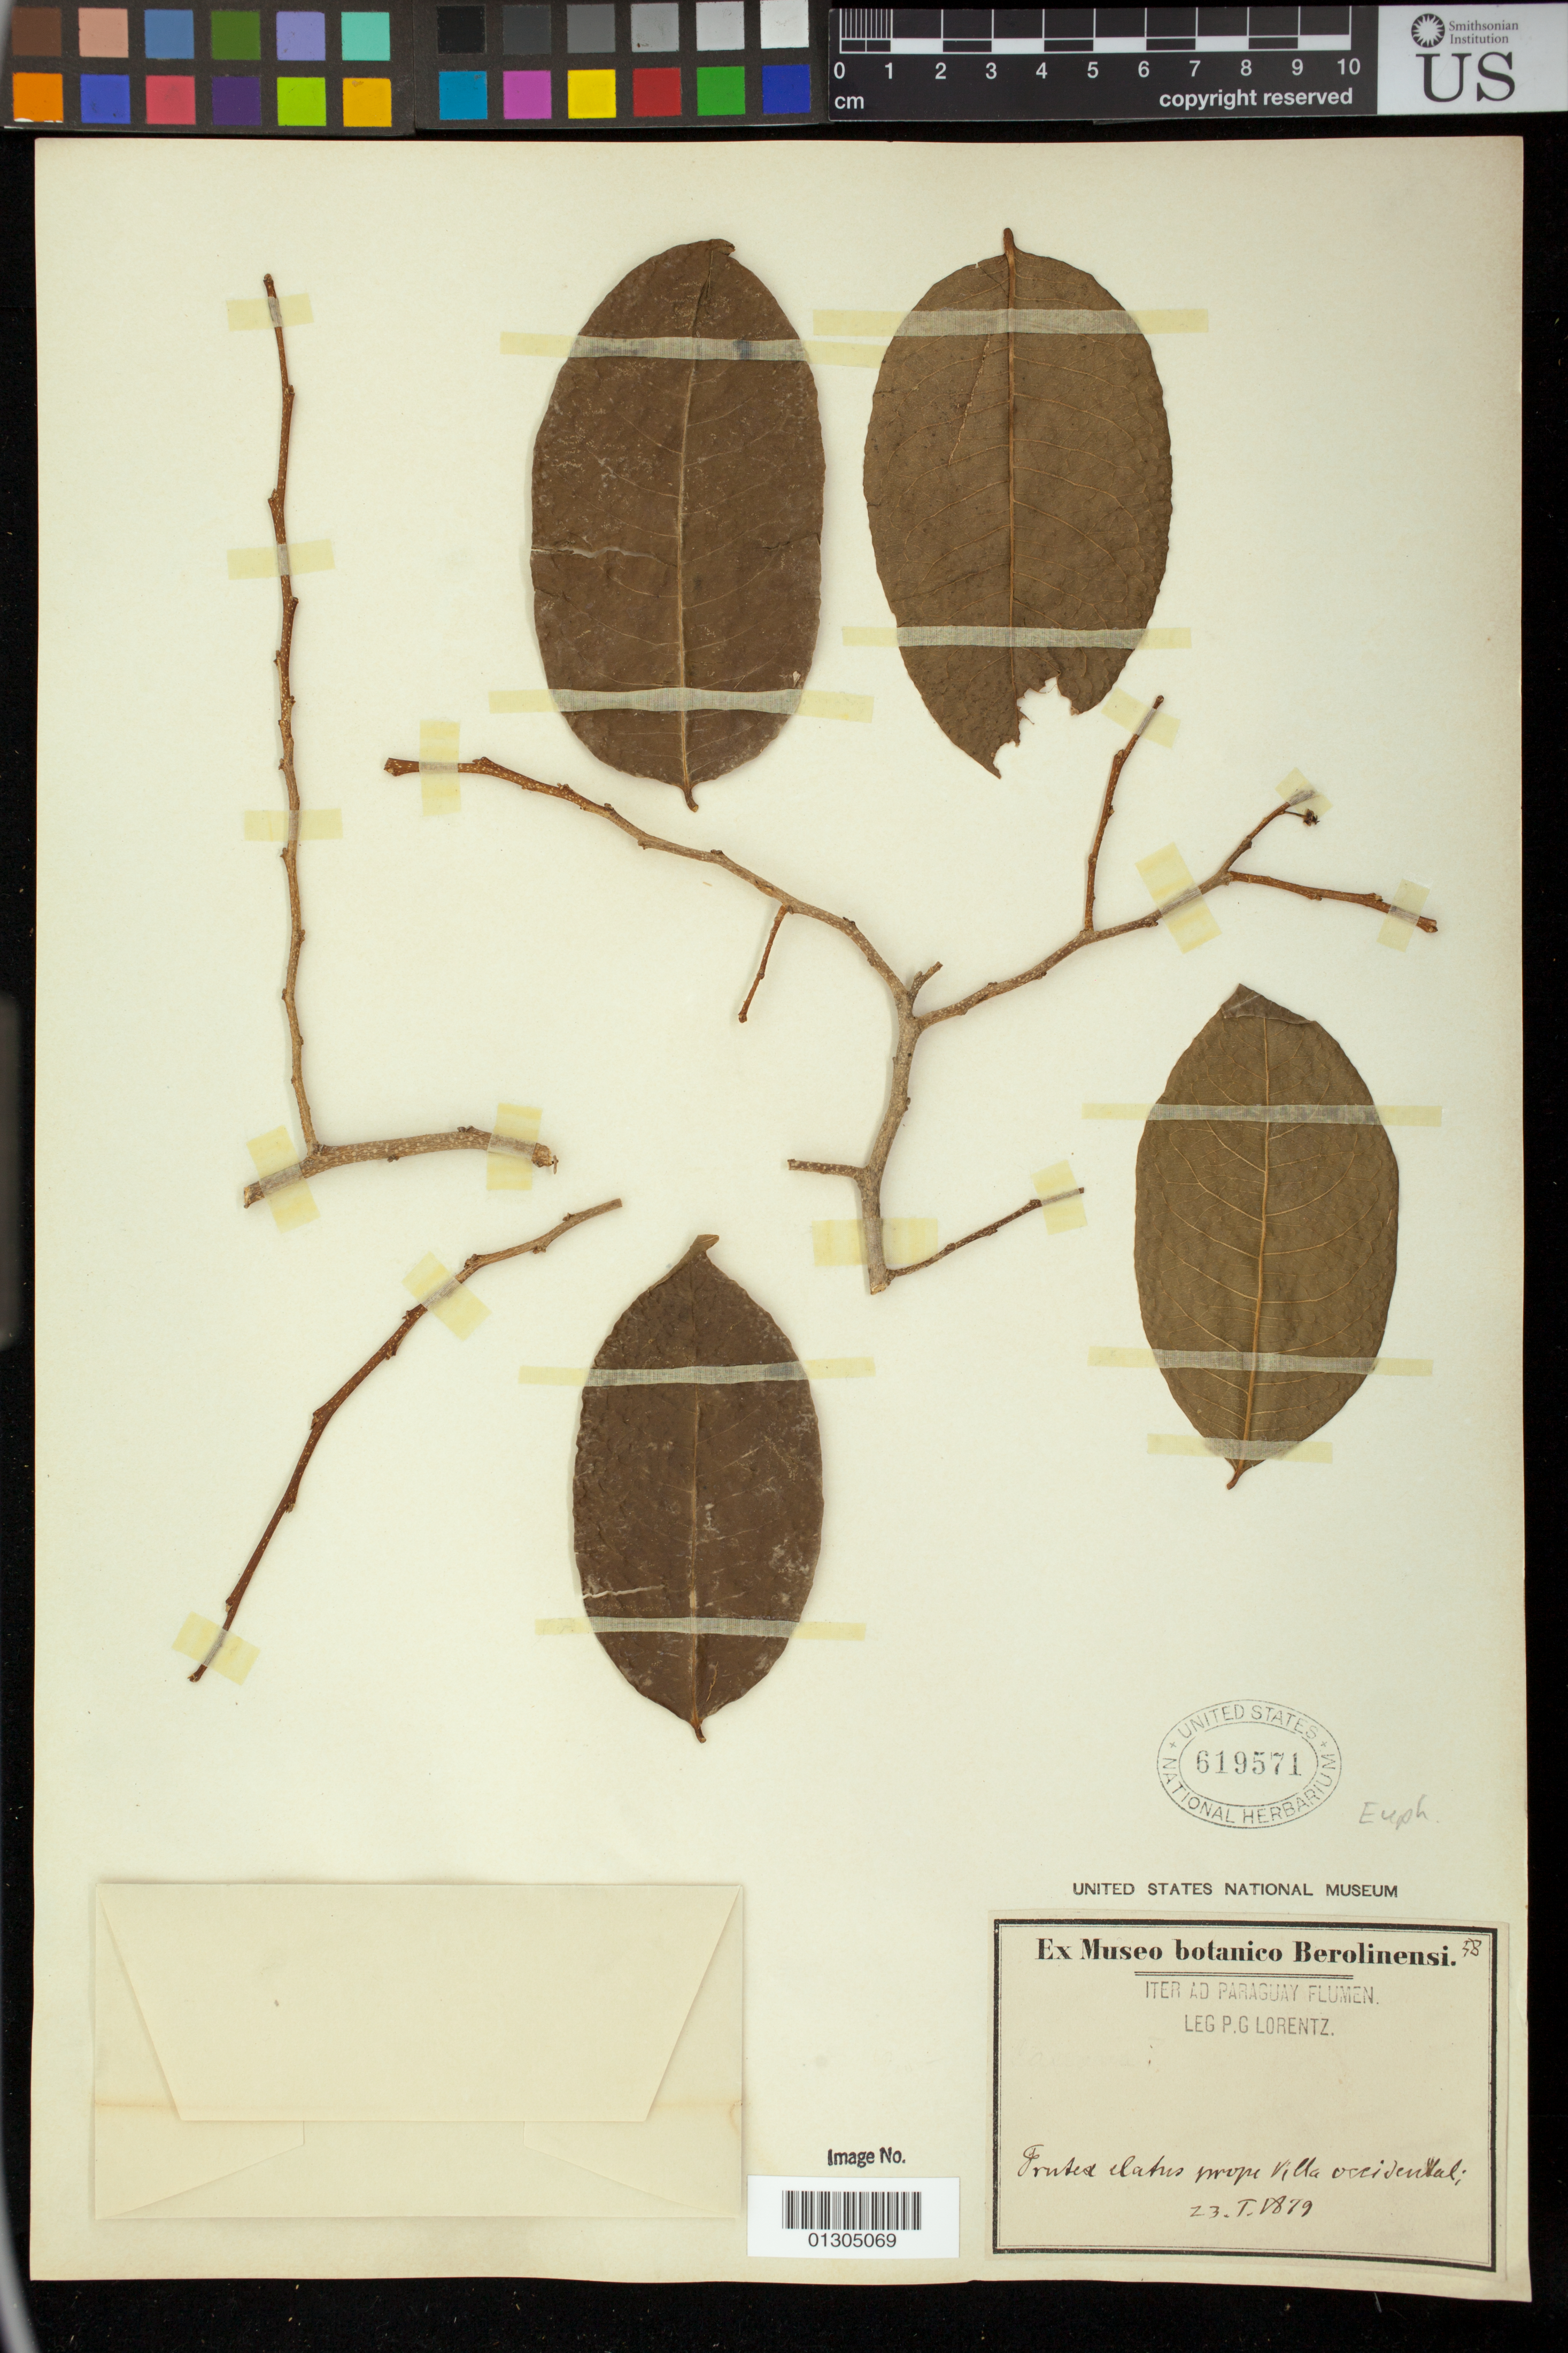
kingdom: Plantae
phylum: Tracheophyta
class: Magnoliopsida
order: Malpighiales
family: Euphorbiaceae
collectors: P. G. Lorentz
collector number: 58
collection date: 1879-01-23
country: Paraguay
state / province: Presidente Hayes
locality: prope Villa occidental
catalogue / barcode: US 619571